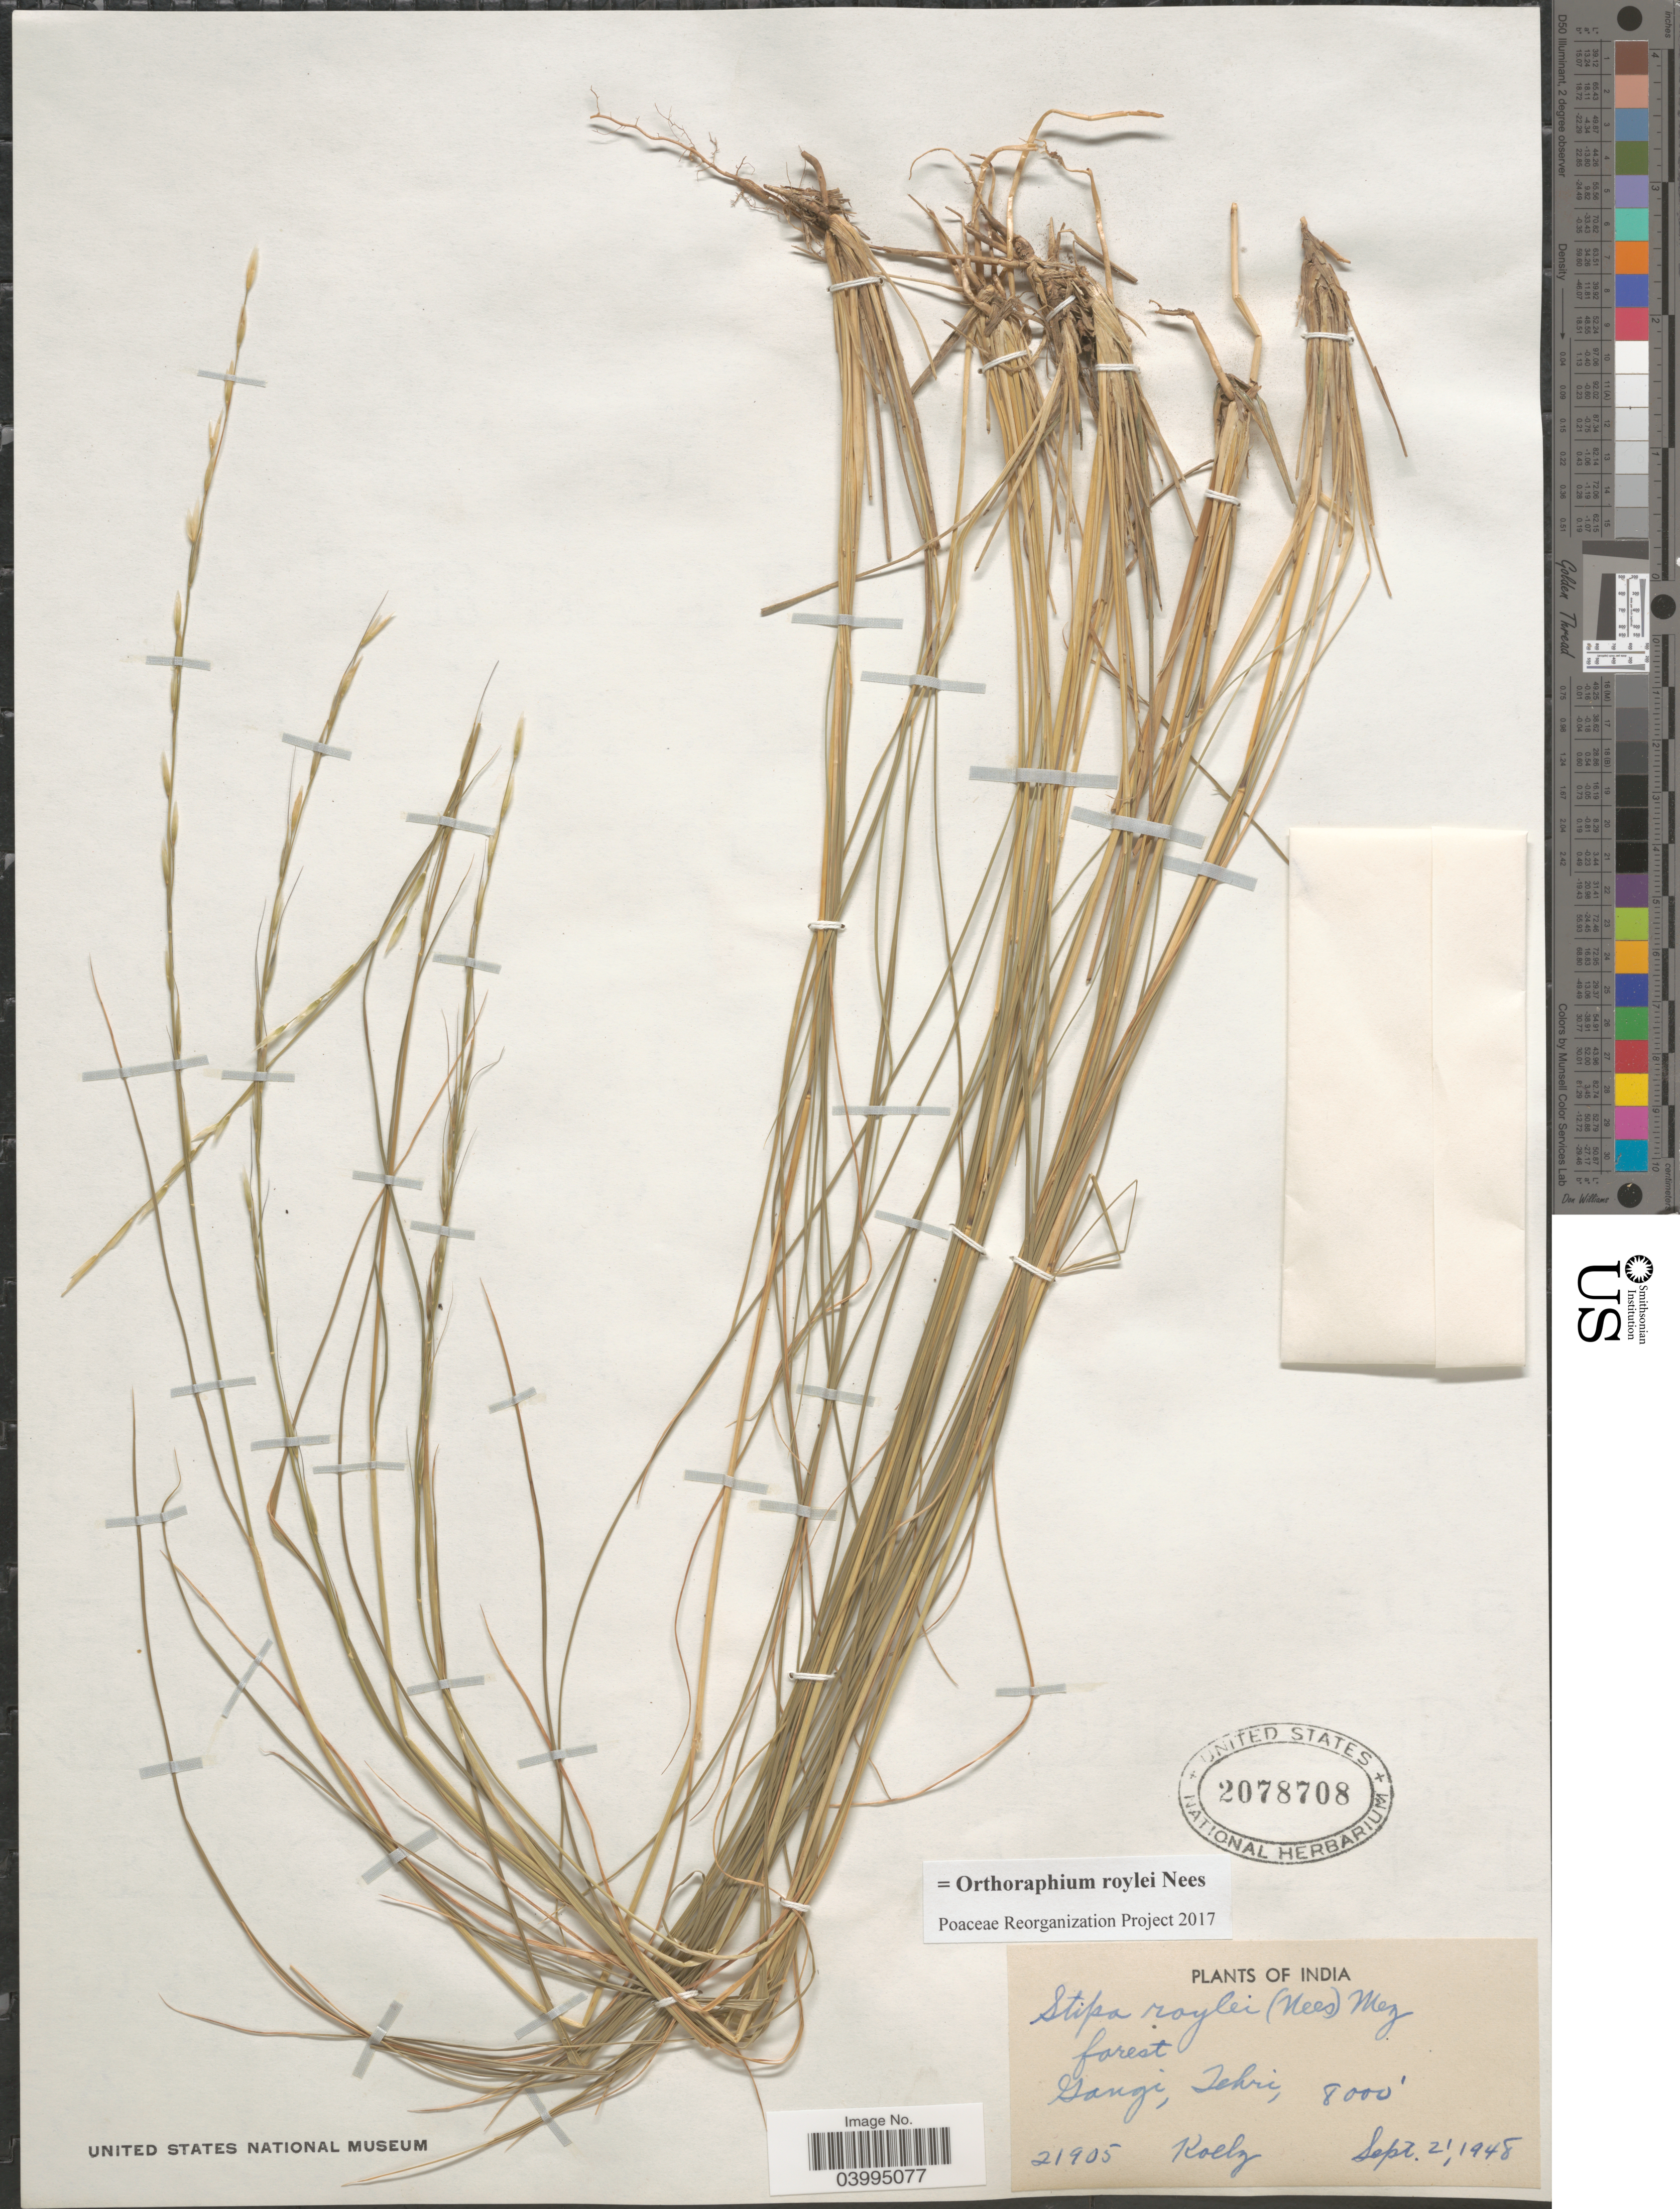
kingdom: Plantae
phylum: Tracheophyta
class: Liliopsida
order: Poales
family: Poaceae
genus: Orthoraphium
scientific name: Orthoraphium roylei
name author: Nees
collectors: Koelz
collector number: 21905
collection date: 1948-09-21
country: India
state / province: Uttarakhand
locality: Forest. Gangi, Tehri.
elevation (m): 2438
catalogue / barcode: US 2078708